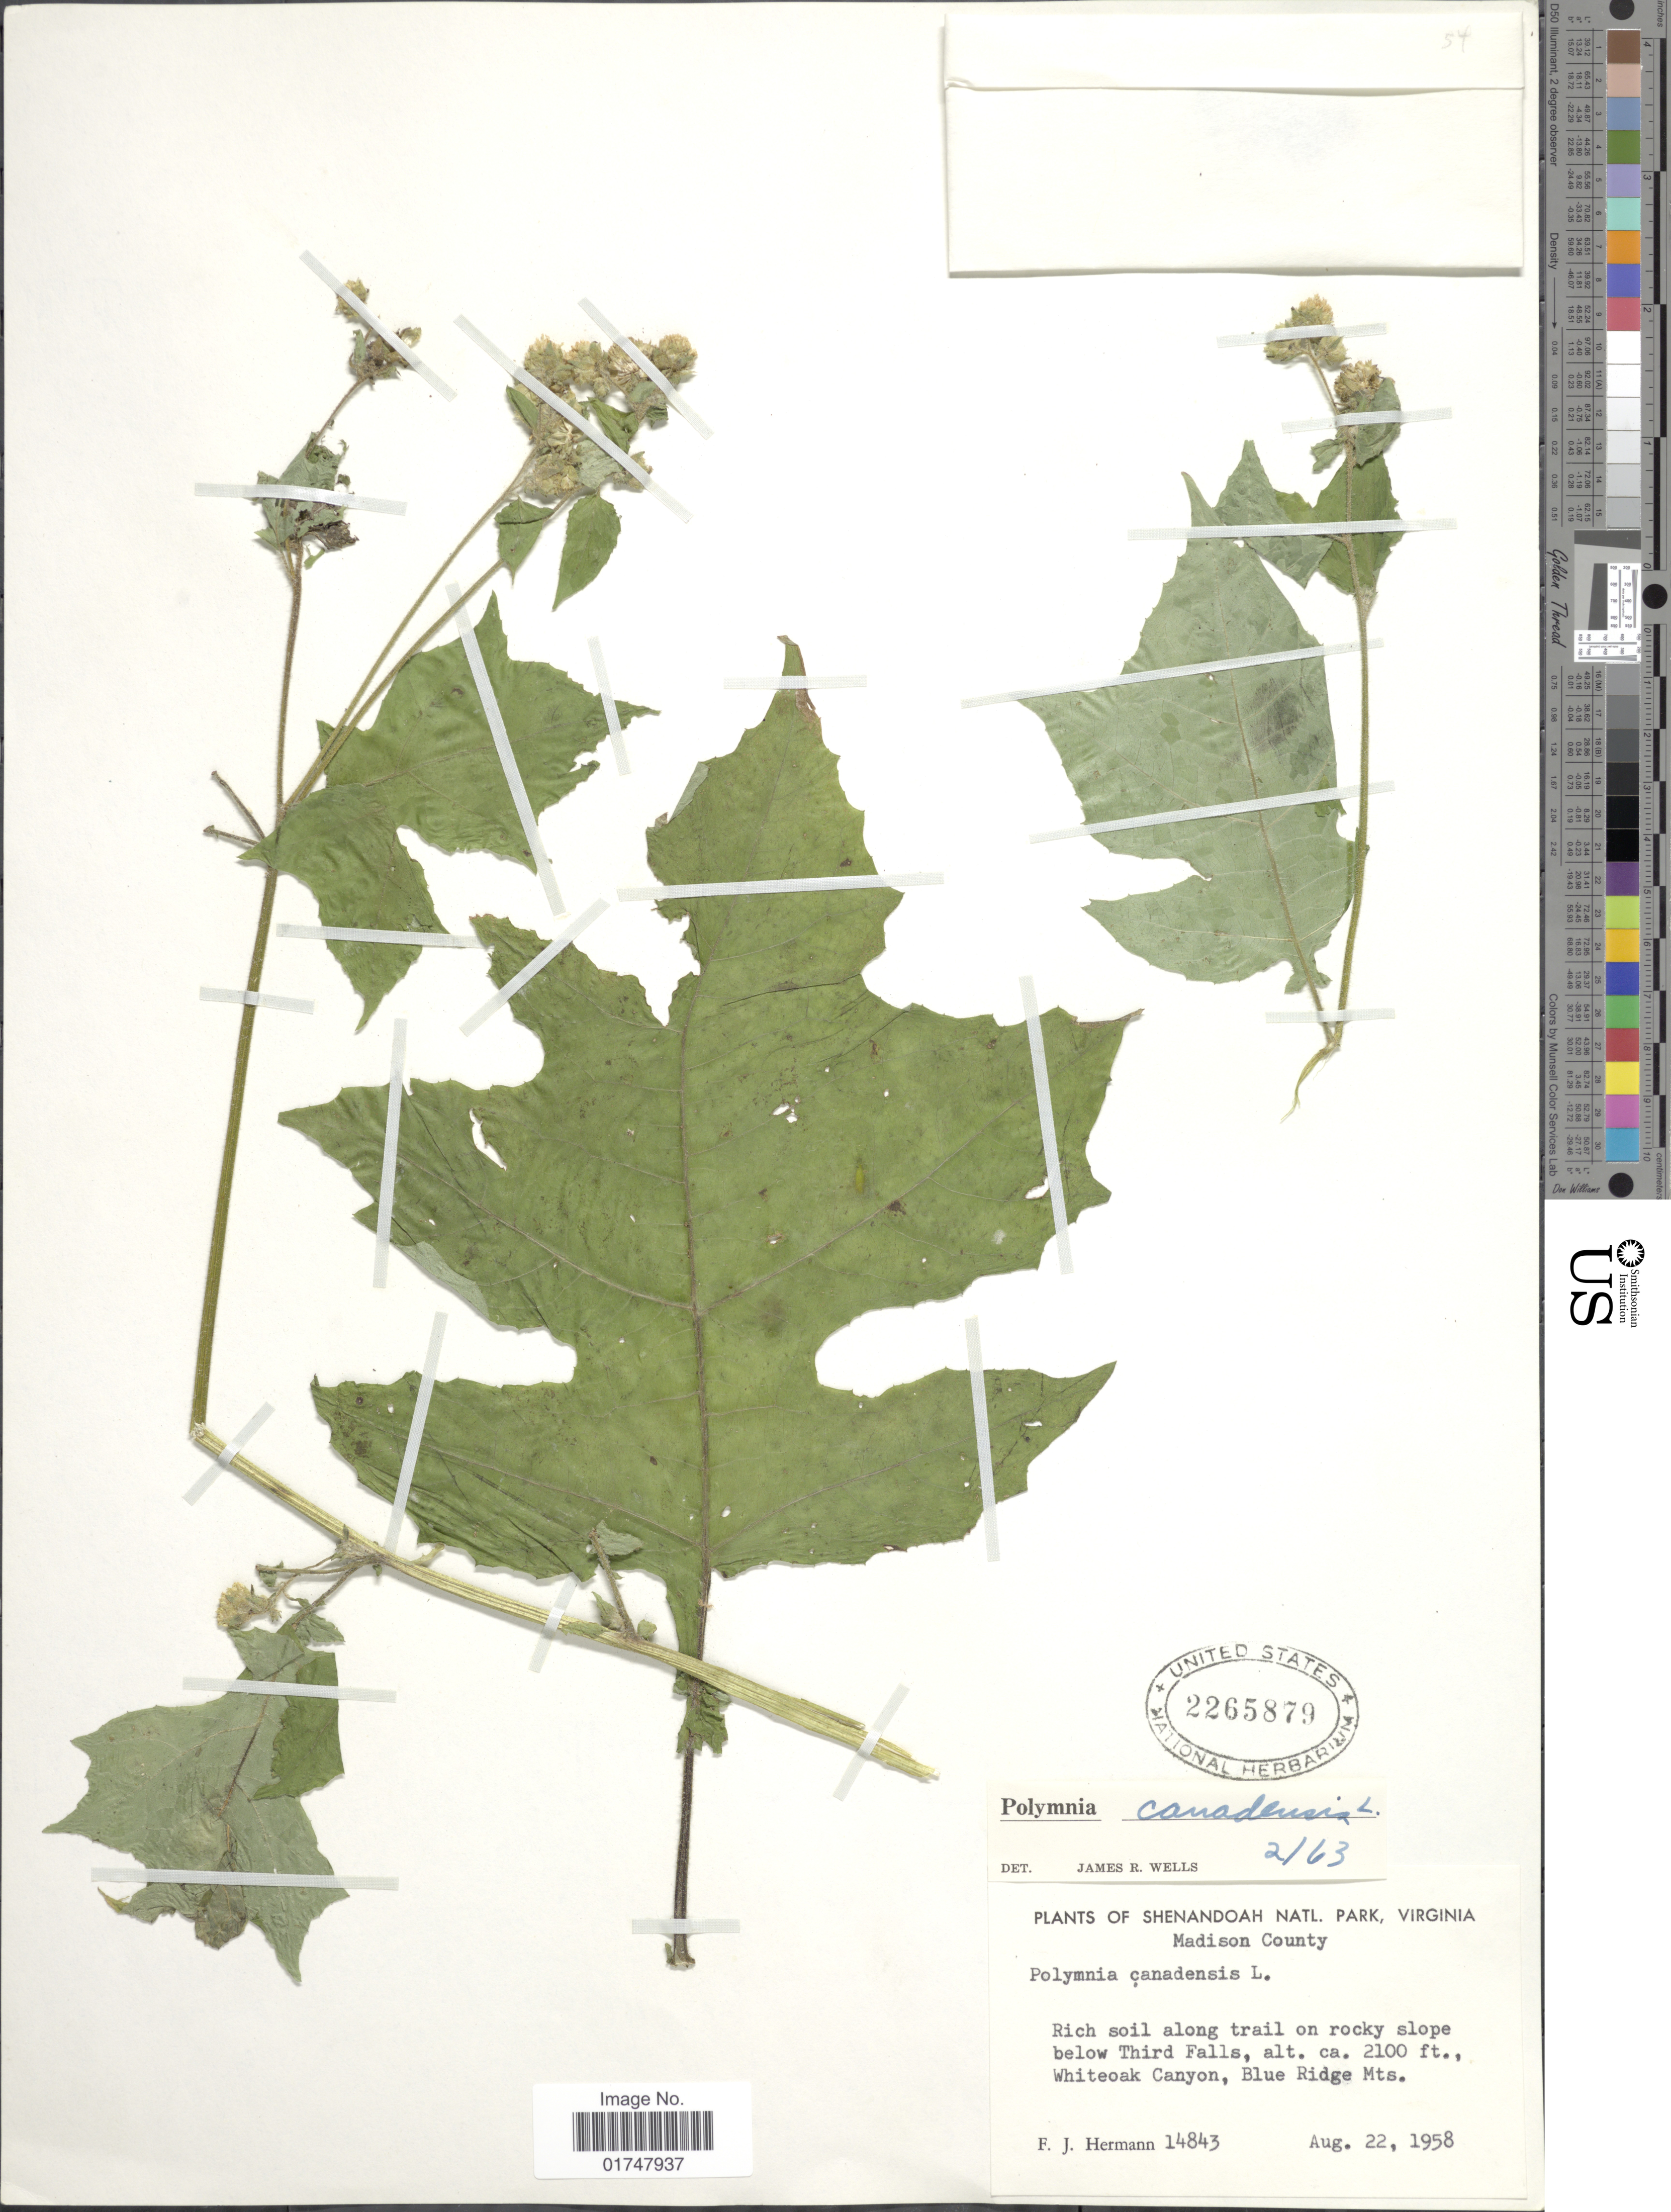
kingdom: Plantae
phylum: Tracheophyta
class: Magnoliopsida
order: Asterales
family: Asteraceae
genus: Polymnia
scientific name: Polymnia canadensis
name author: L.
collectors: F. J. Hermann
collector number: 14843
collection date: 1958-08-22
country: United States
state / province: Virginia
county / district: Madison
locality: Shenandoah National Park, Madison County. Rich soil along trail on rocky slope below Third Falls, Whiteoak Canyon, Blue Ridge Mts.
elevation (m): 640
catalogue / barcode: US 2265879